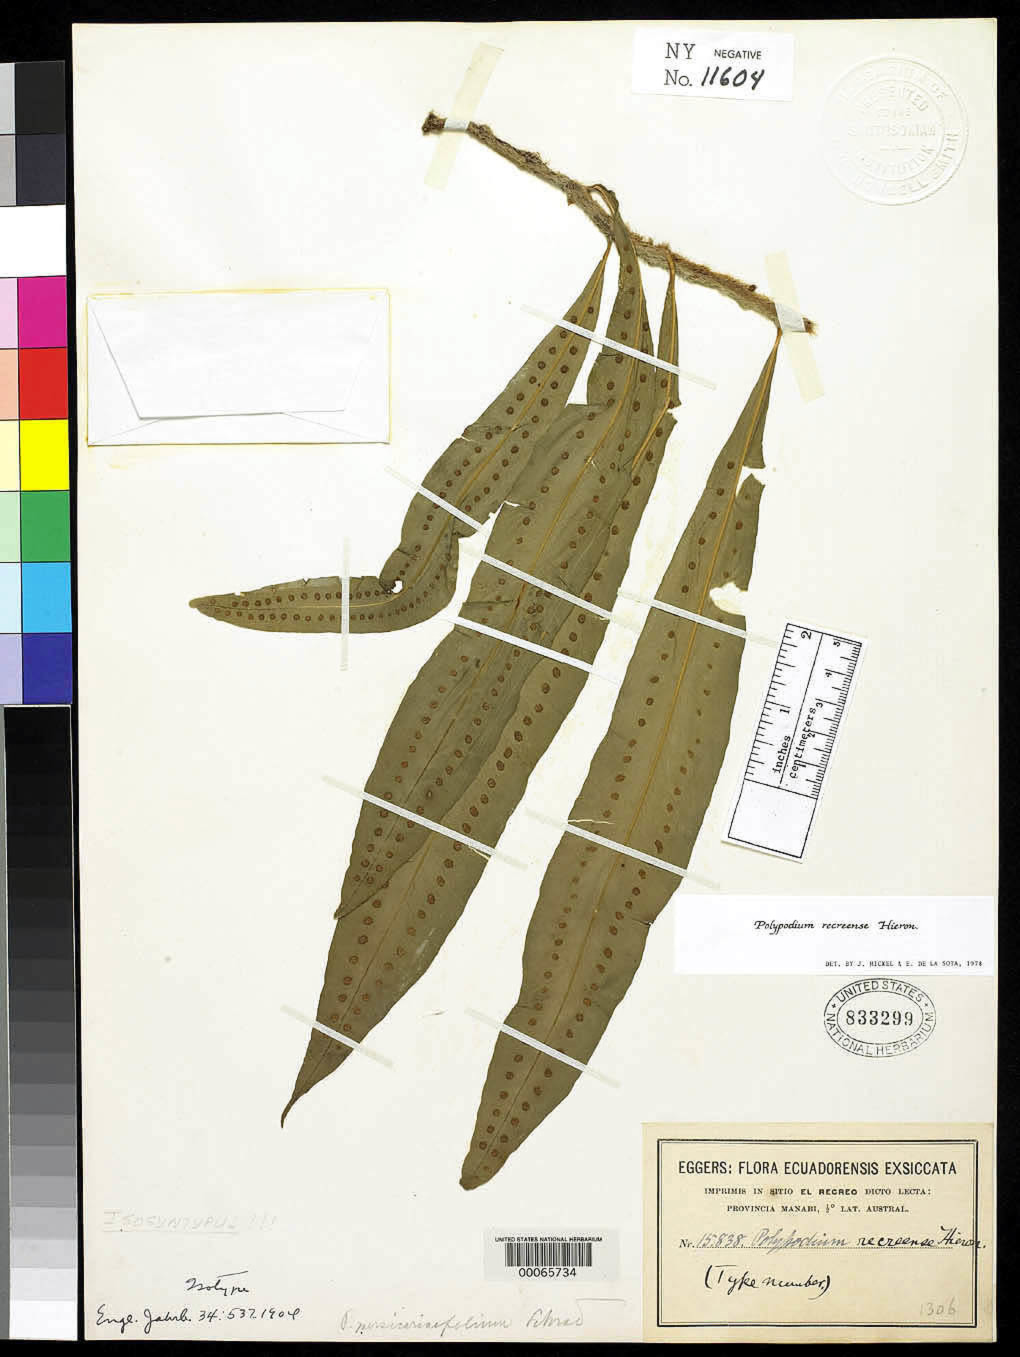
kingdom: Plantae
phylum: Tracheophyta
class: Polypodiopsida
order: Polypodiales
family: Polypodiaceae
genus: Polypodium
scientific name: Polypodium recreense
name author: Hieron.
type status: Lectotype; Isosyntype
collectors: H. F. A. von Eggers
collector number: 15838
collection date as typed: Apr 1897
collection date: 1897-04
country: Ecuador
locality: Manabi.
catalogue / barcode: US 833299